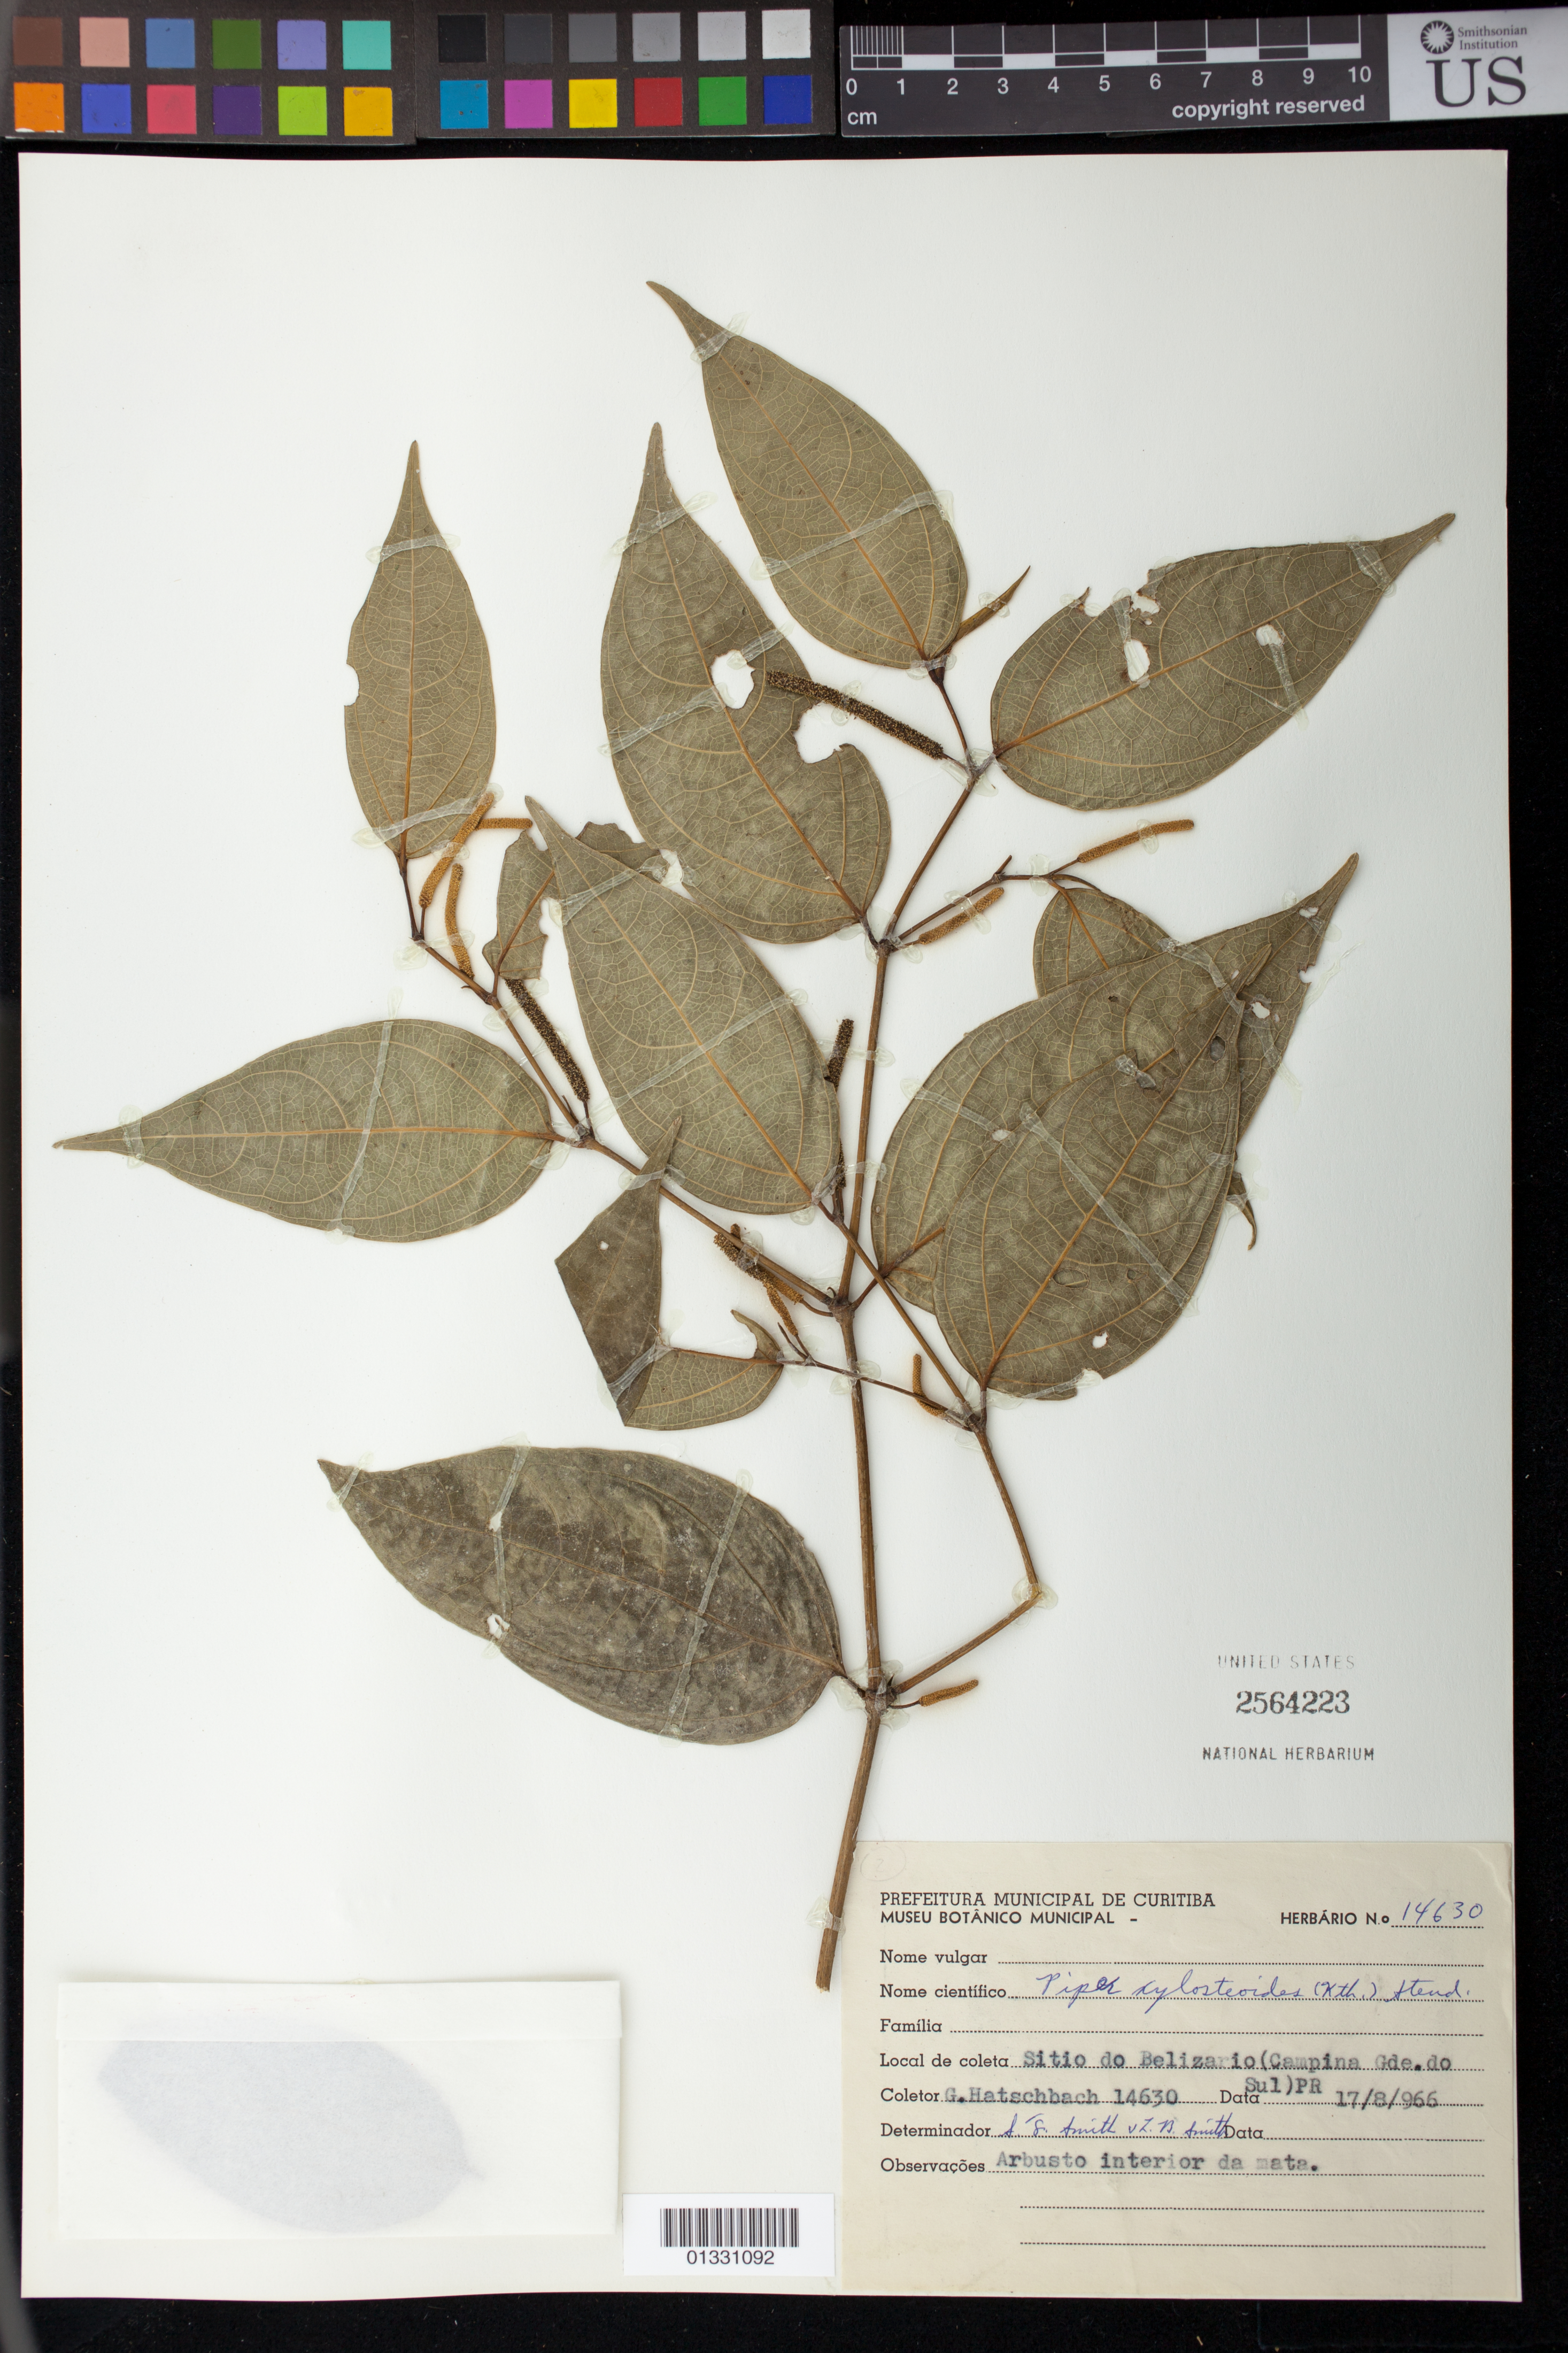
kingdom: Plantae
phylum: Tracheophyta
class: Magnoliopsida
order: Piperales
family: Piperaceae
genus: Piper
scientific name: Piper xylosteoides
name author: (Kunth) Steud.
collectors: G. Hatschbach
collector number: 14630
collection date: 1966-08-17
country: Brazil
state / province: Paraná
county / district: Campina Grande do Sul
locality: Sítio do Belizário.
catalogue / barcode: US 2564223